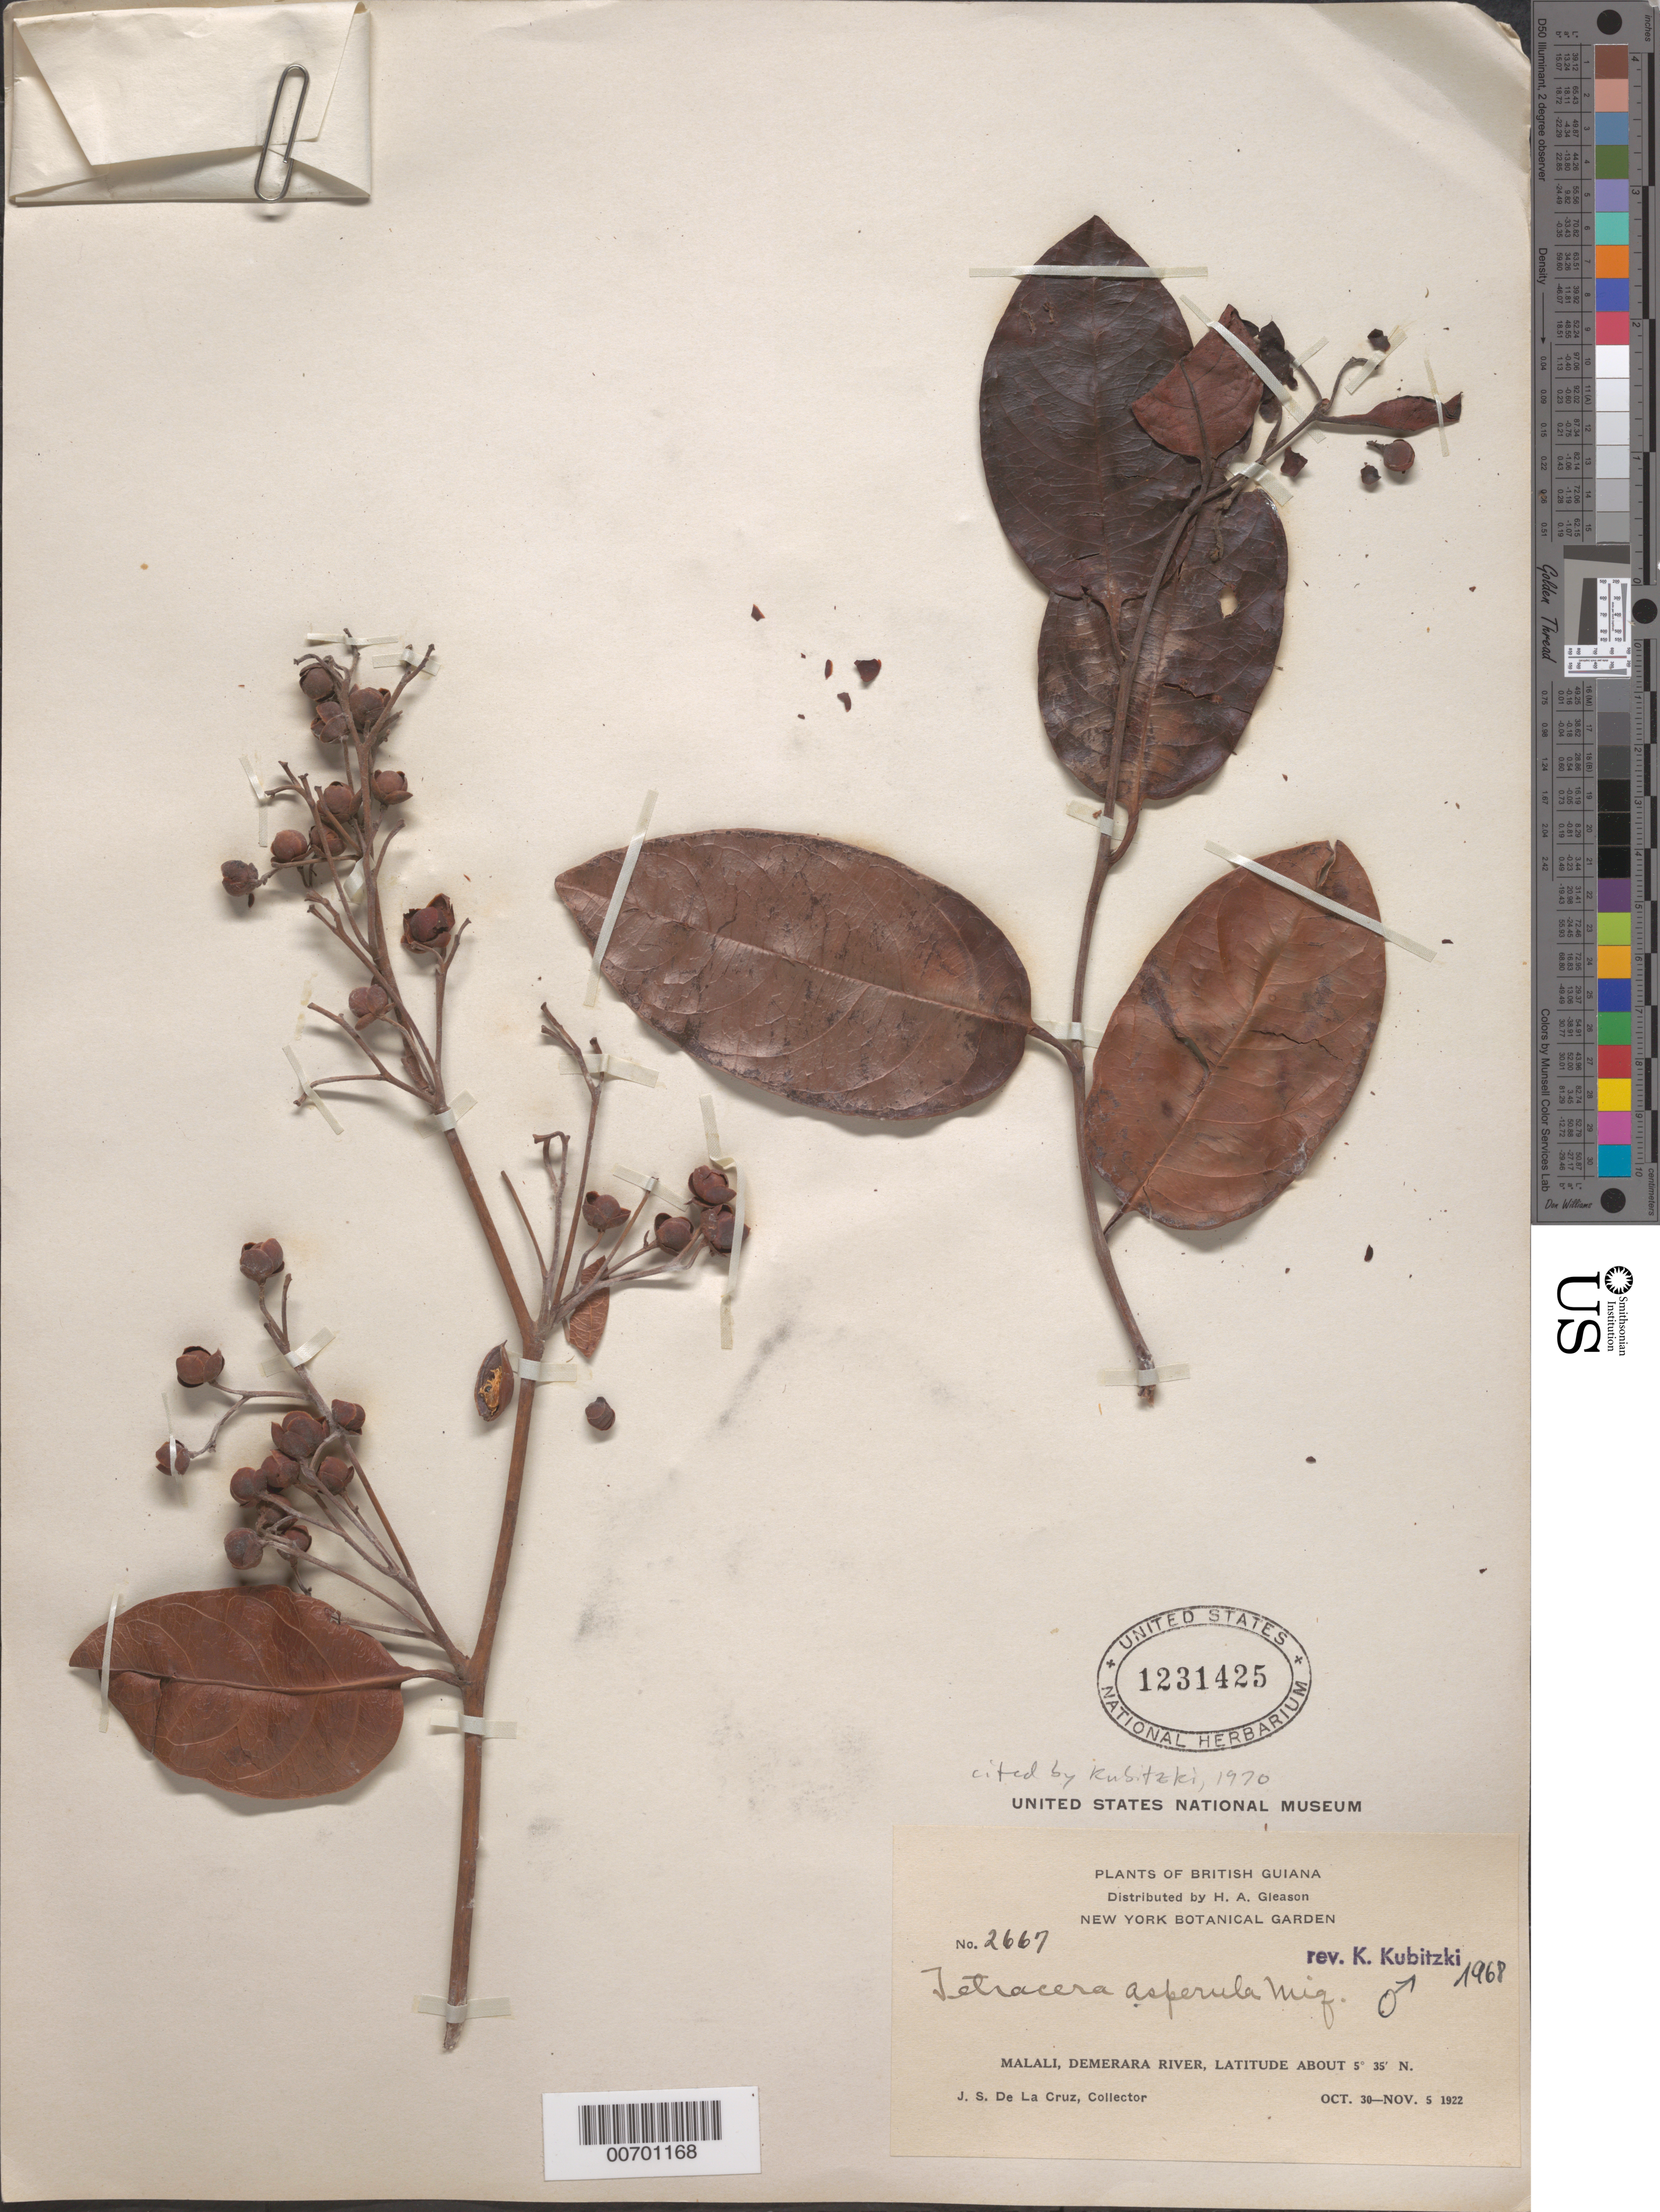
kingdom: Plantae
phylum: Tracheophyta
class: Magnoliopsida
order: Dilleniales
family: Dilleniaceae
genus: Tetracera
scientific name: Tetracera asperula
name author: Miq.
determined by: Kubitzki, Klaus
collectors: J. S. de la Cruz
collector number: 2667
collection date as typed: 30-Oct-22 to 5-Nov-22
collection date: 1922-10-30/1922-11-05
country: Guyana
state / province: U. Demerara-Berbice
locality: Malali, Demerara R.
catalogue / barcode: US 1231425